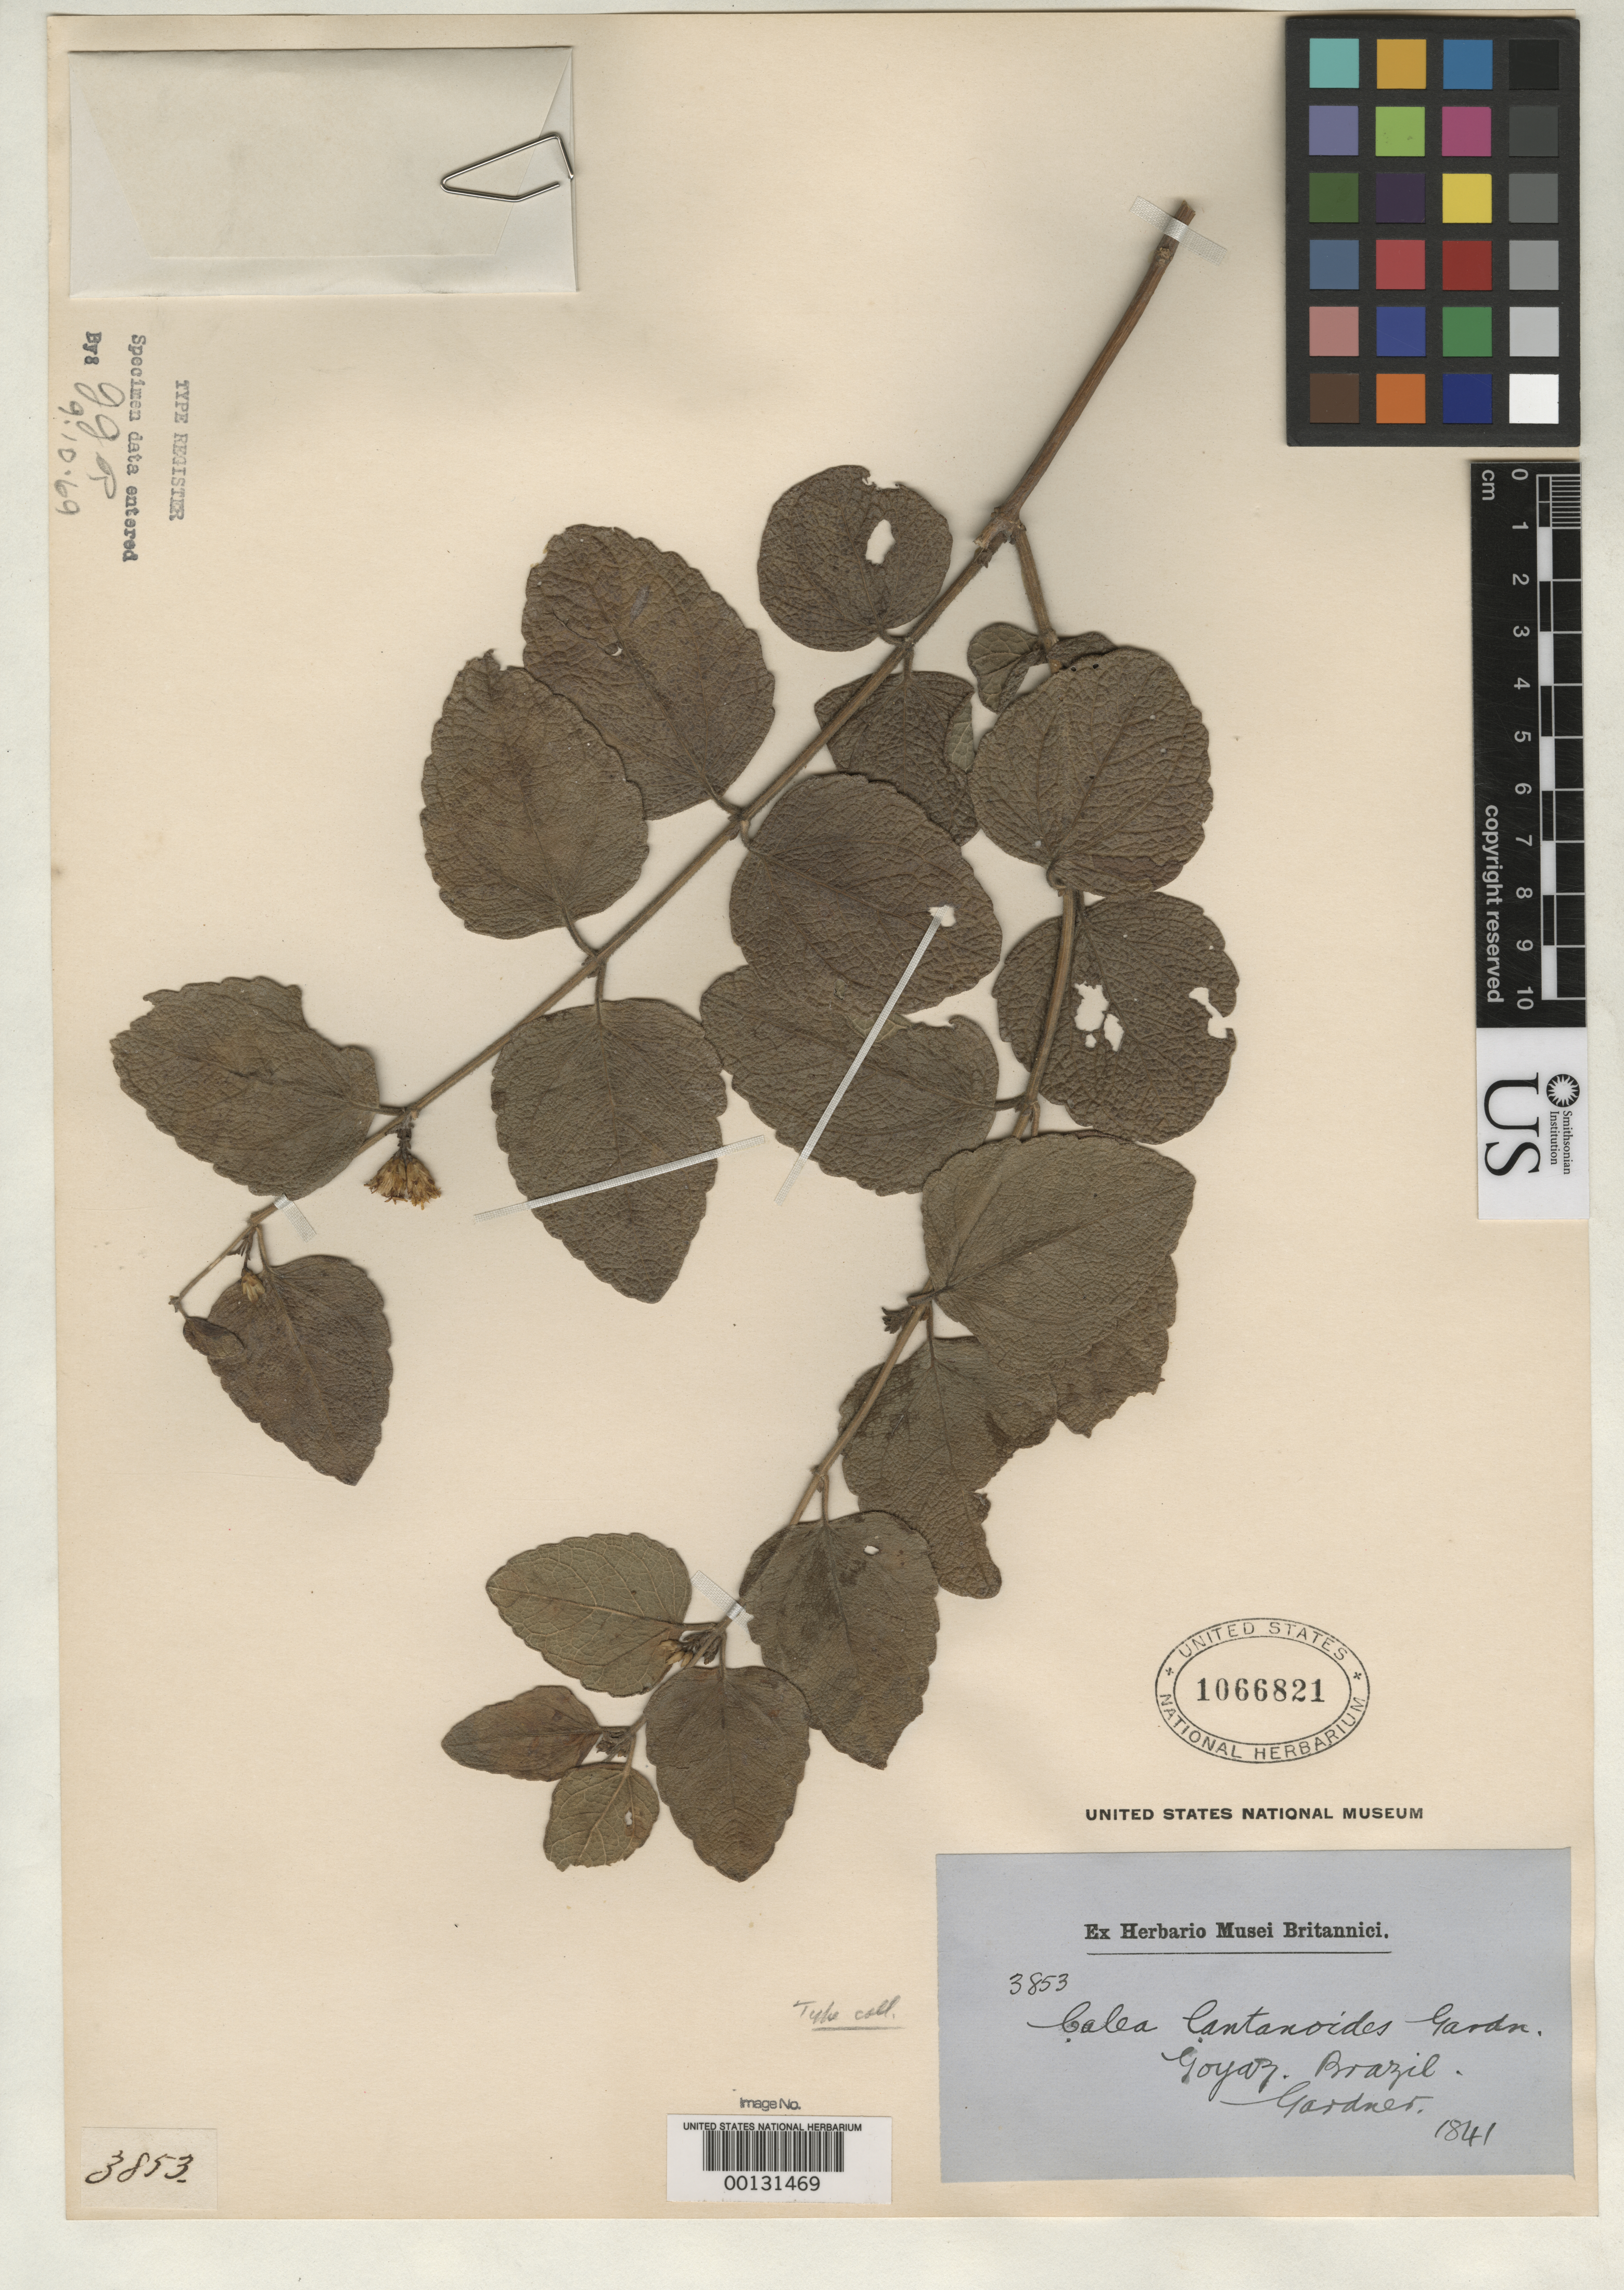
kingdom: Plantae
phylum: Tracheophyta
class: Magnoliopsida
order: Asterales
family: Asteraceae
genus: Calea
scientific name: Calea lantanoides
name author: Gardner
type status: Isotype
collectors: G. Gardner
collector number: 3853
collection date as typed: Mar 1840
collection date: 1840-03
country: Brazil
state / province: Goiás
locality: Villa de Arrayas.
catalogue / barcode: US 1066821